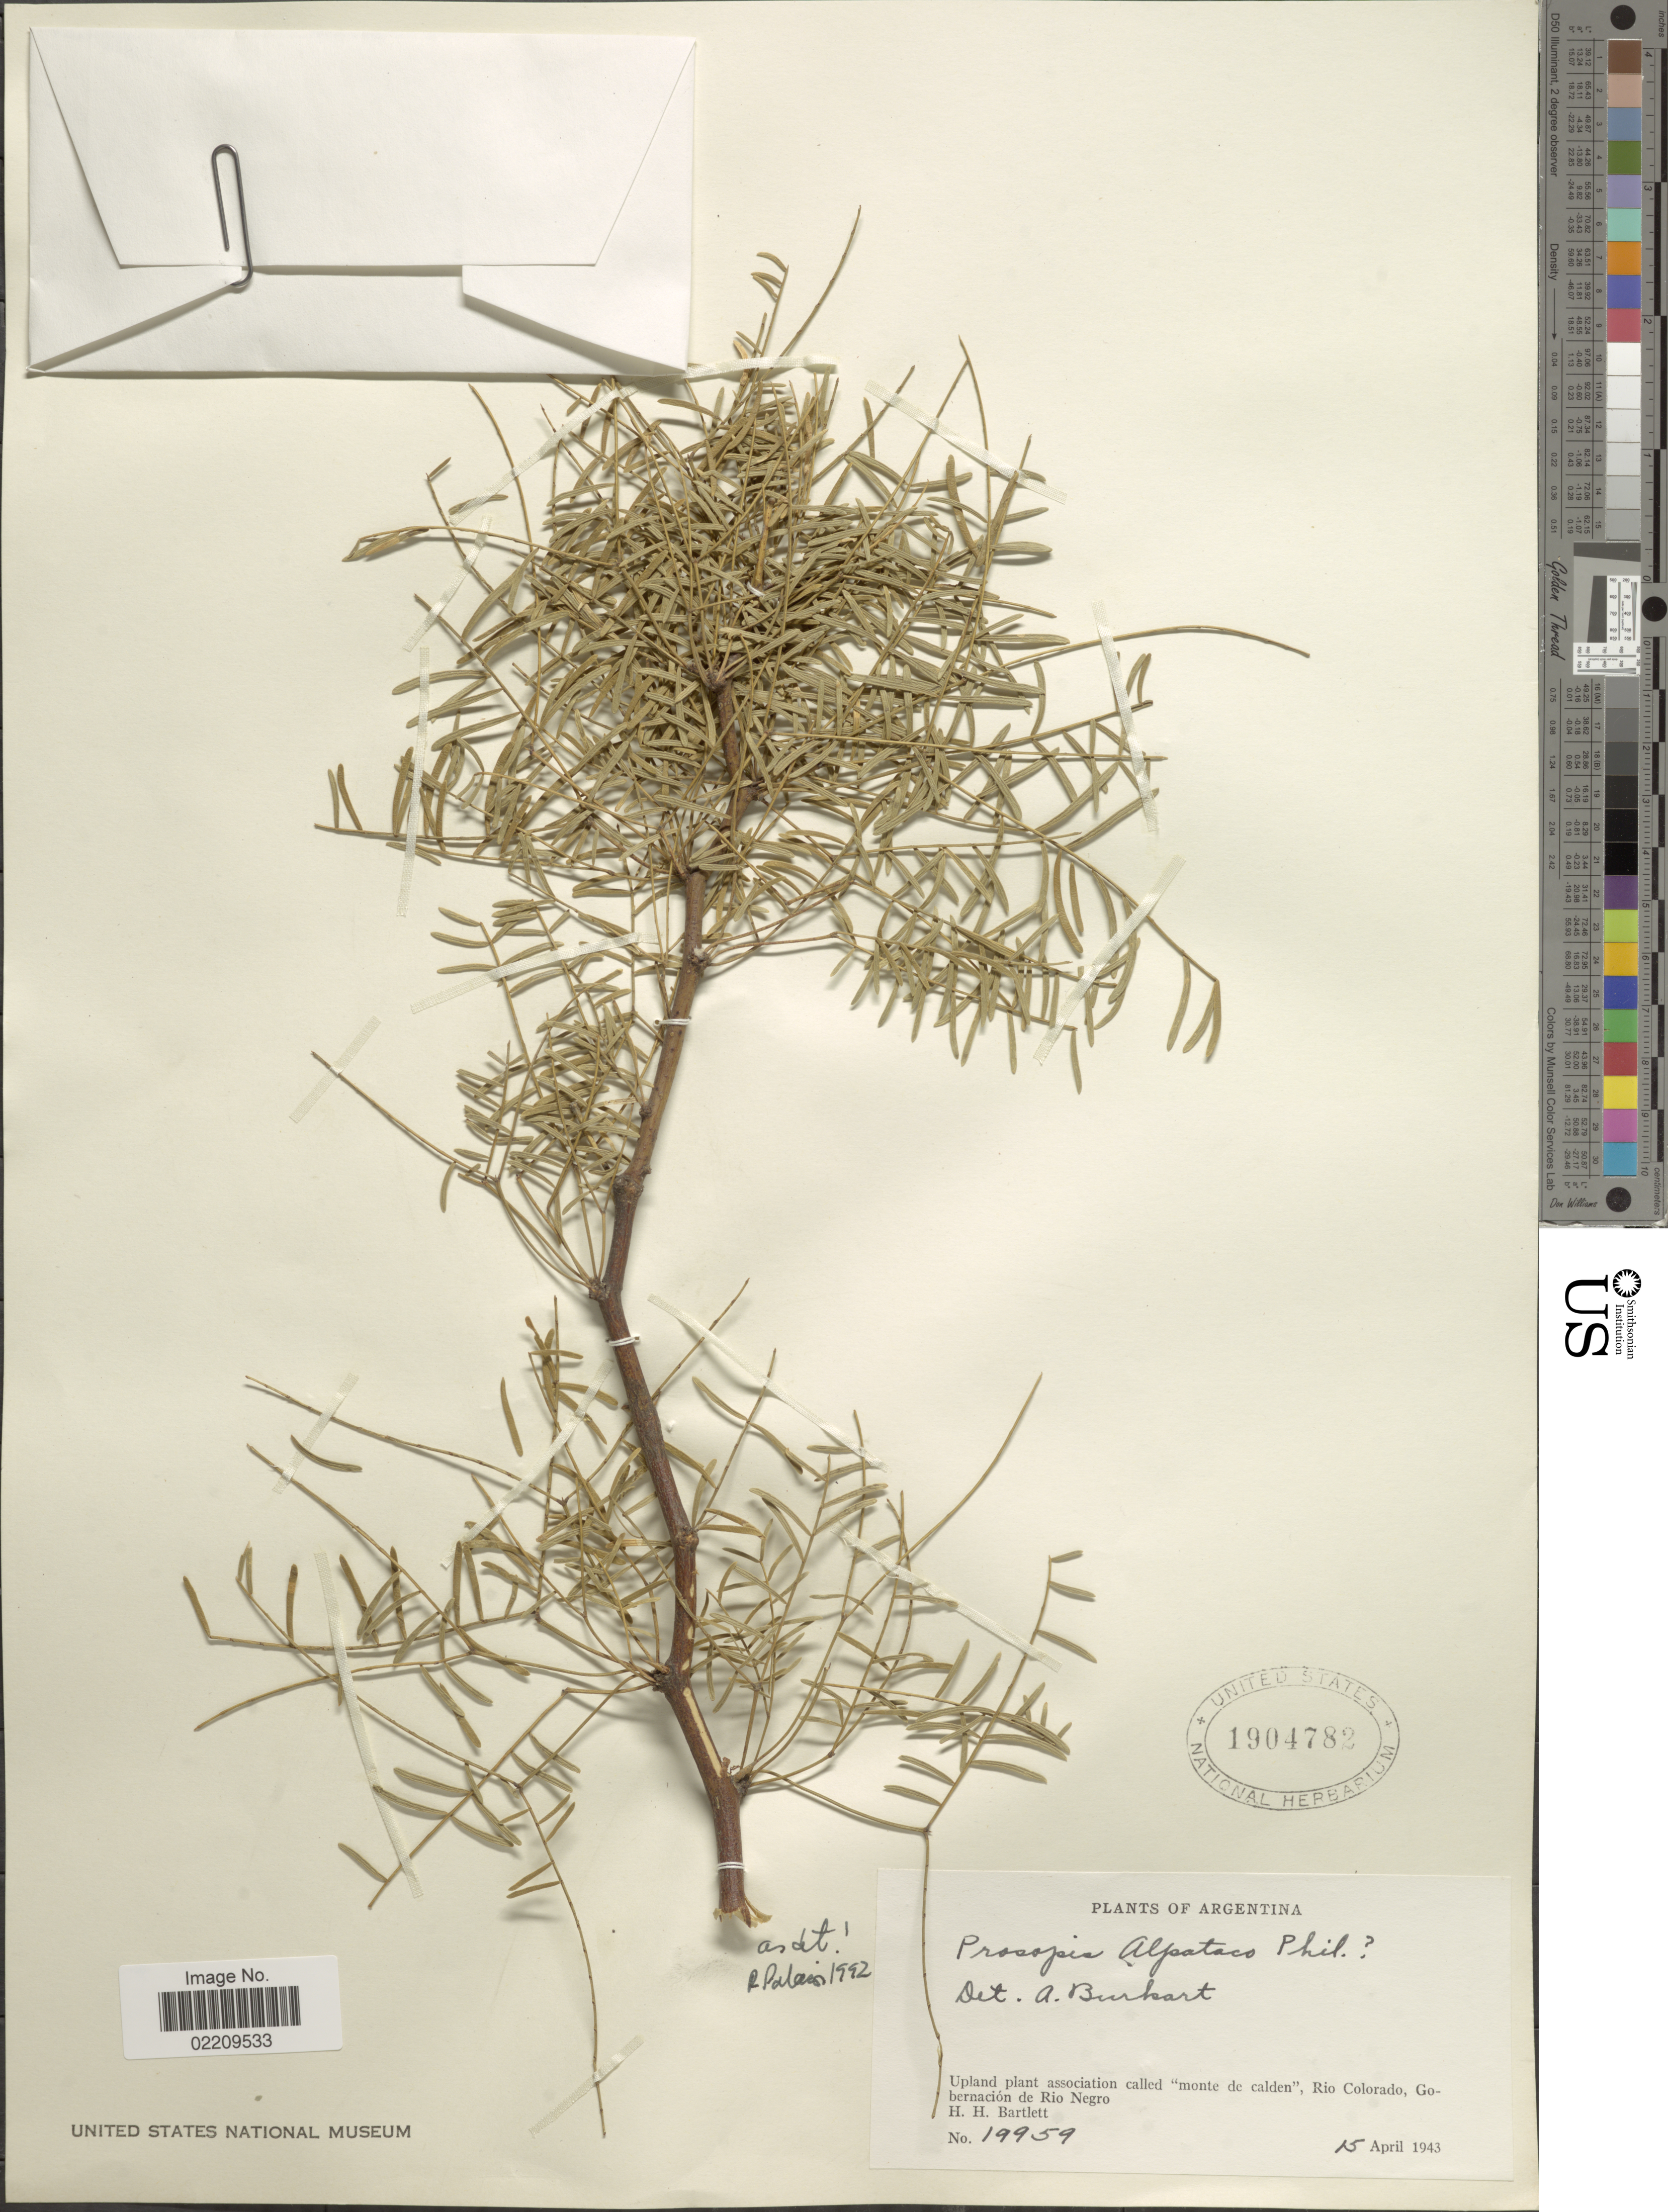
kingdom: Plantae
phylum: Tracheophyta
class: Magnoliopsida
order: Fabales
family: Fabaceae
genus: Neltuma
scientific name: Neltuma alpataco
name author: (Phil.) C. E. Hughes & G.P. Lewis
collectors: H. H. Bartlett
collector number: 19959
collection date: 1943-04-15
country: Argentina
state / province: Rio Negro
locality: Upland plant association called "monte de calden", Rio Colorado, Gobernacion de Rio Negro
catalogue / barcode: US 1904782